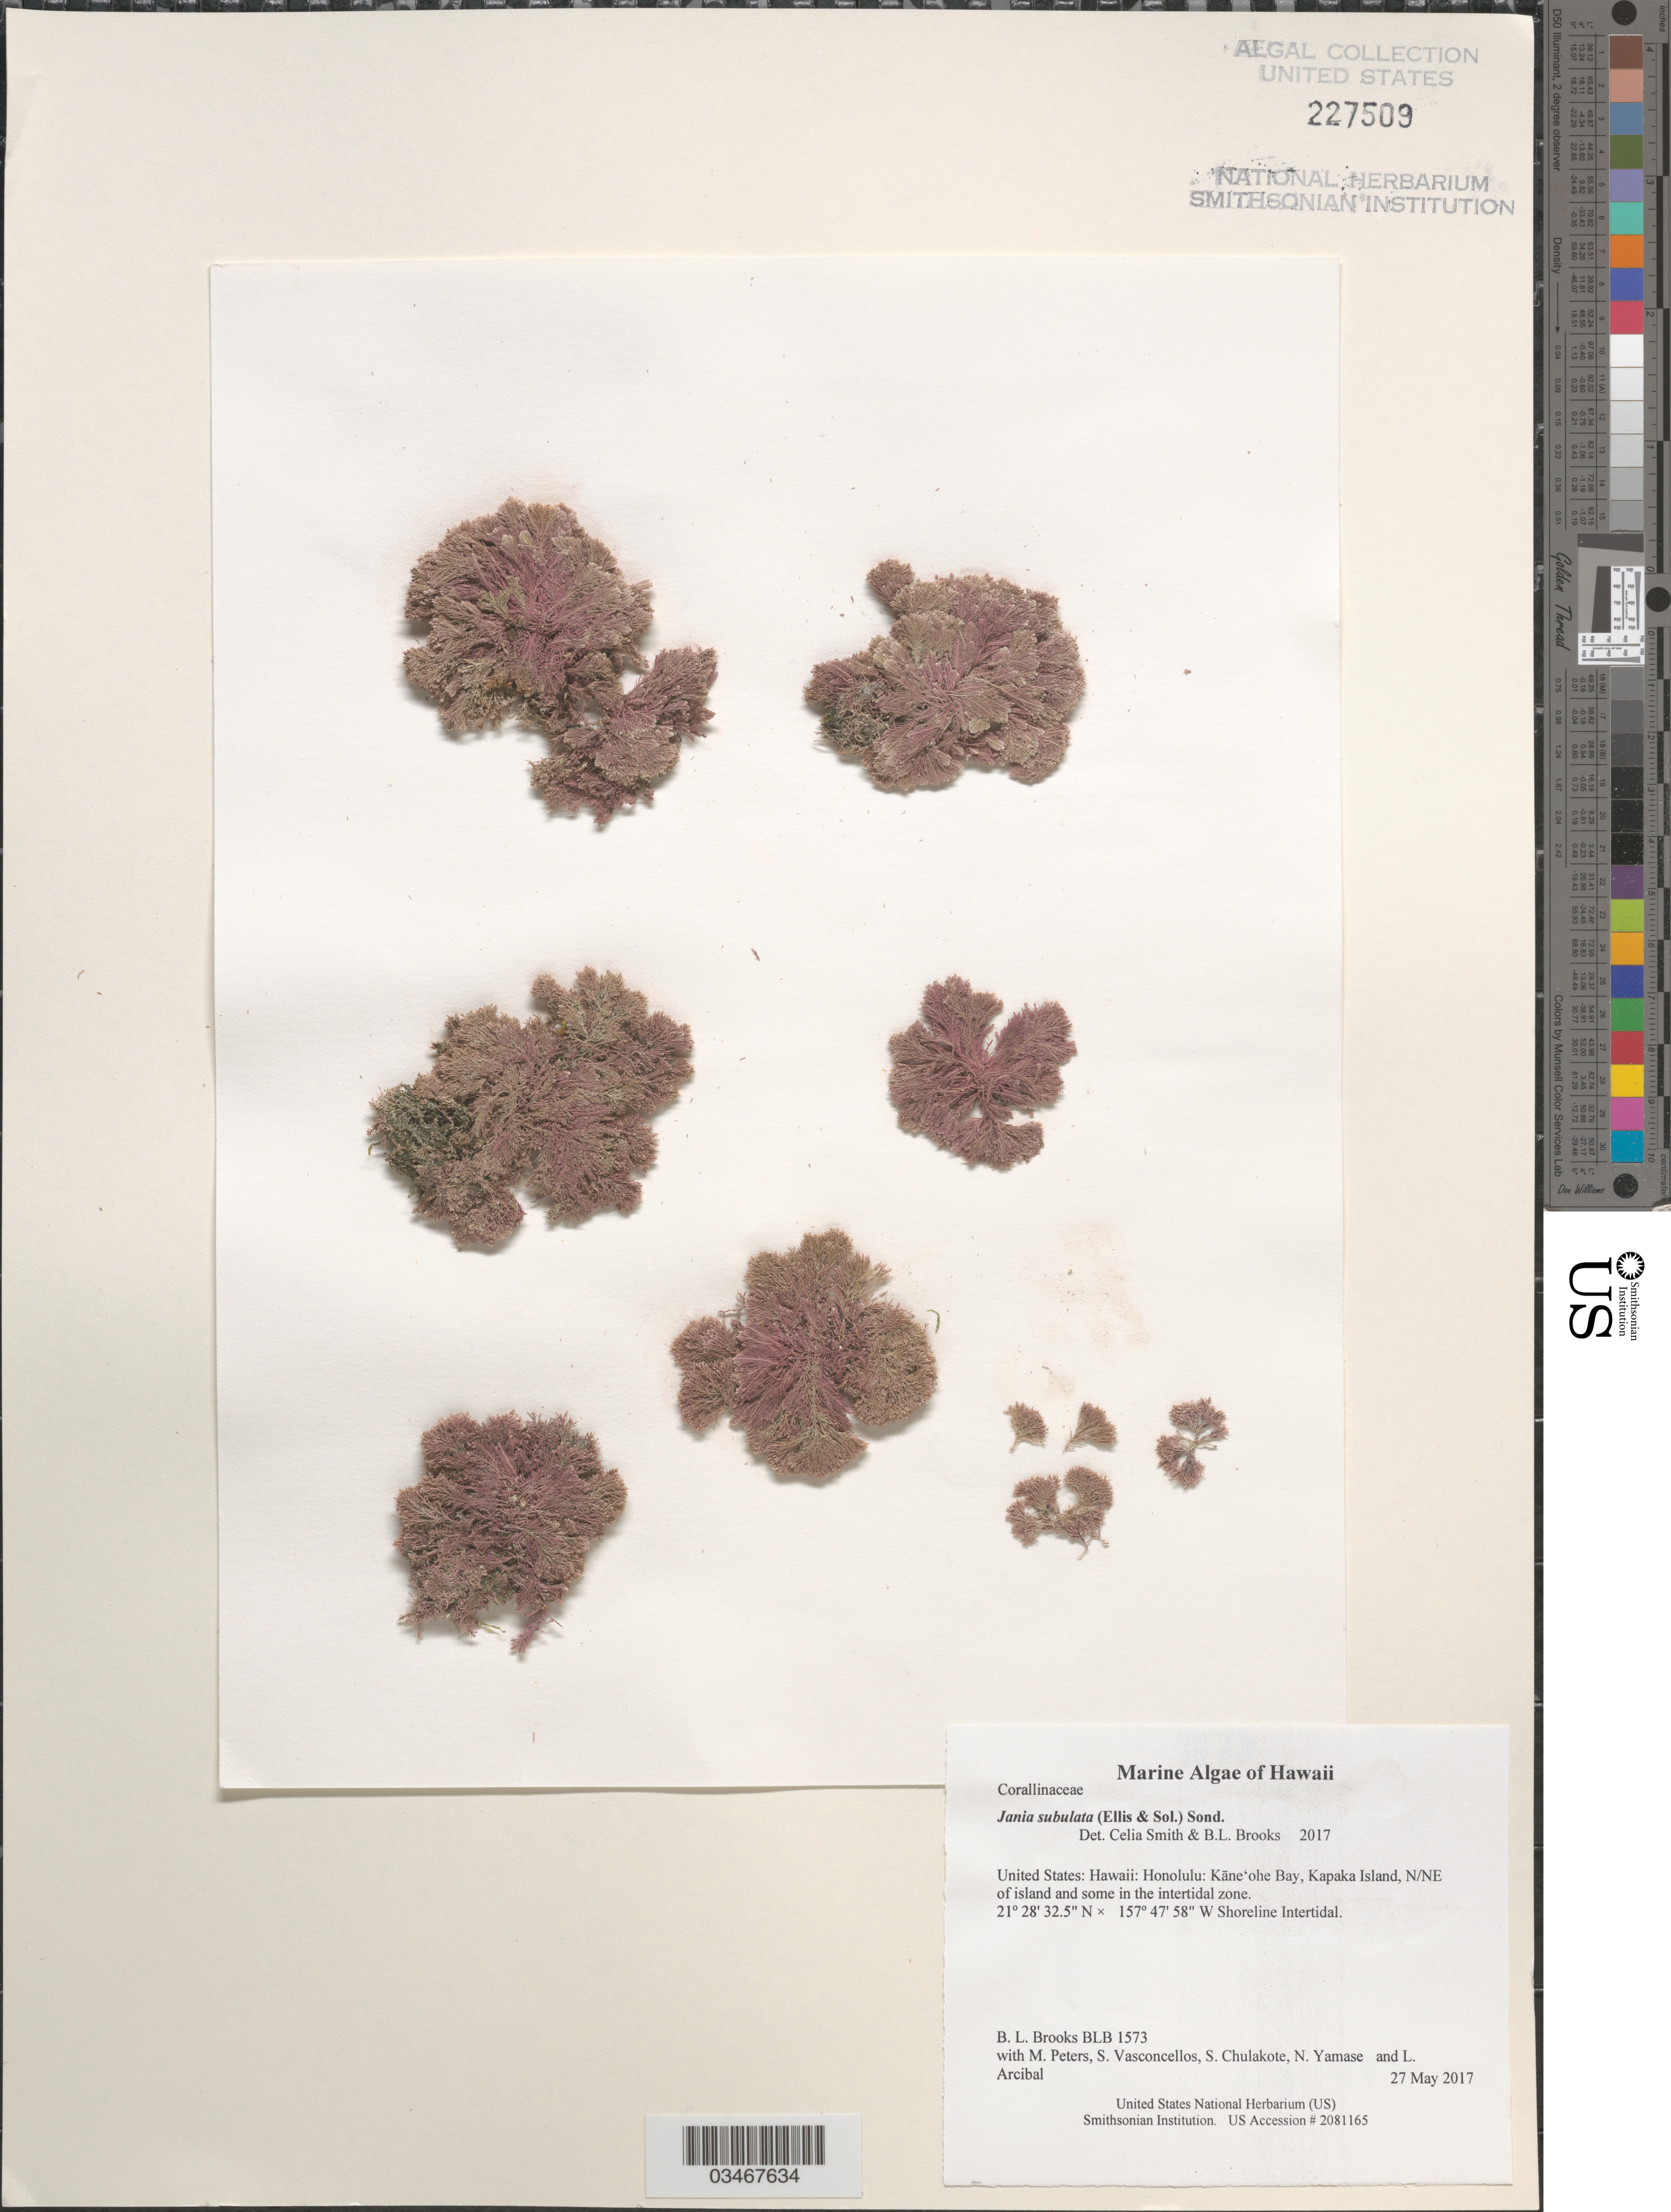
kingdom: Plantae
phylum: Rhodophyta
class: Florideophyceae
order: Corallinales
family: Corallinaceae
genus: Jania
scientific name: Jania subulata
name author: (Ellis & Sol.) Sond.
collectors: B. Brooks, M. Peters, S. Vasconcellos, S. Chulakote & et al.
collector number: BLB 1573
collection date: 2017-05-27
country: United States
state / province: Hawaii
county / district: Honolulu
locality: Honolulu: Kāne'ohe Bay, Kapaka Island, N/NE of island and some in the intertidal zone.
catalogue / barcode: US 227509